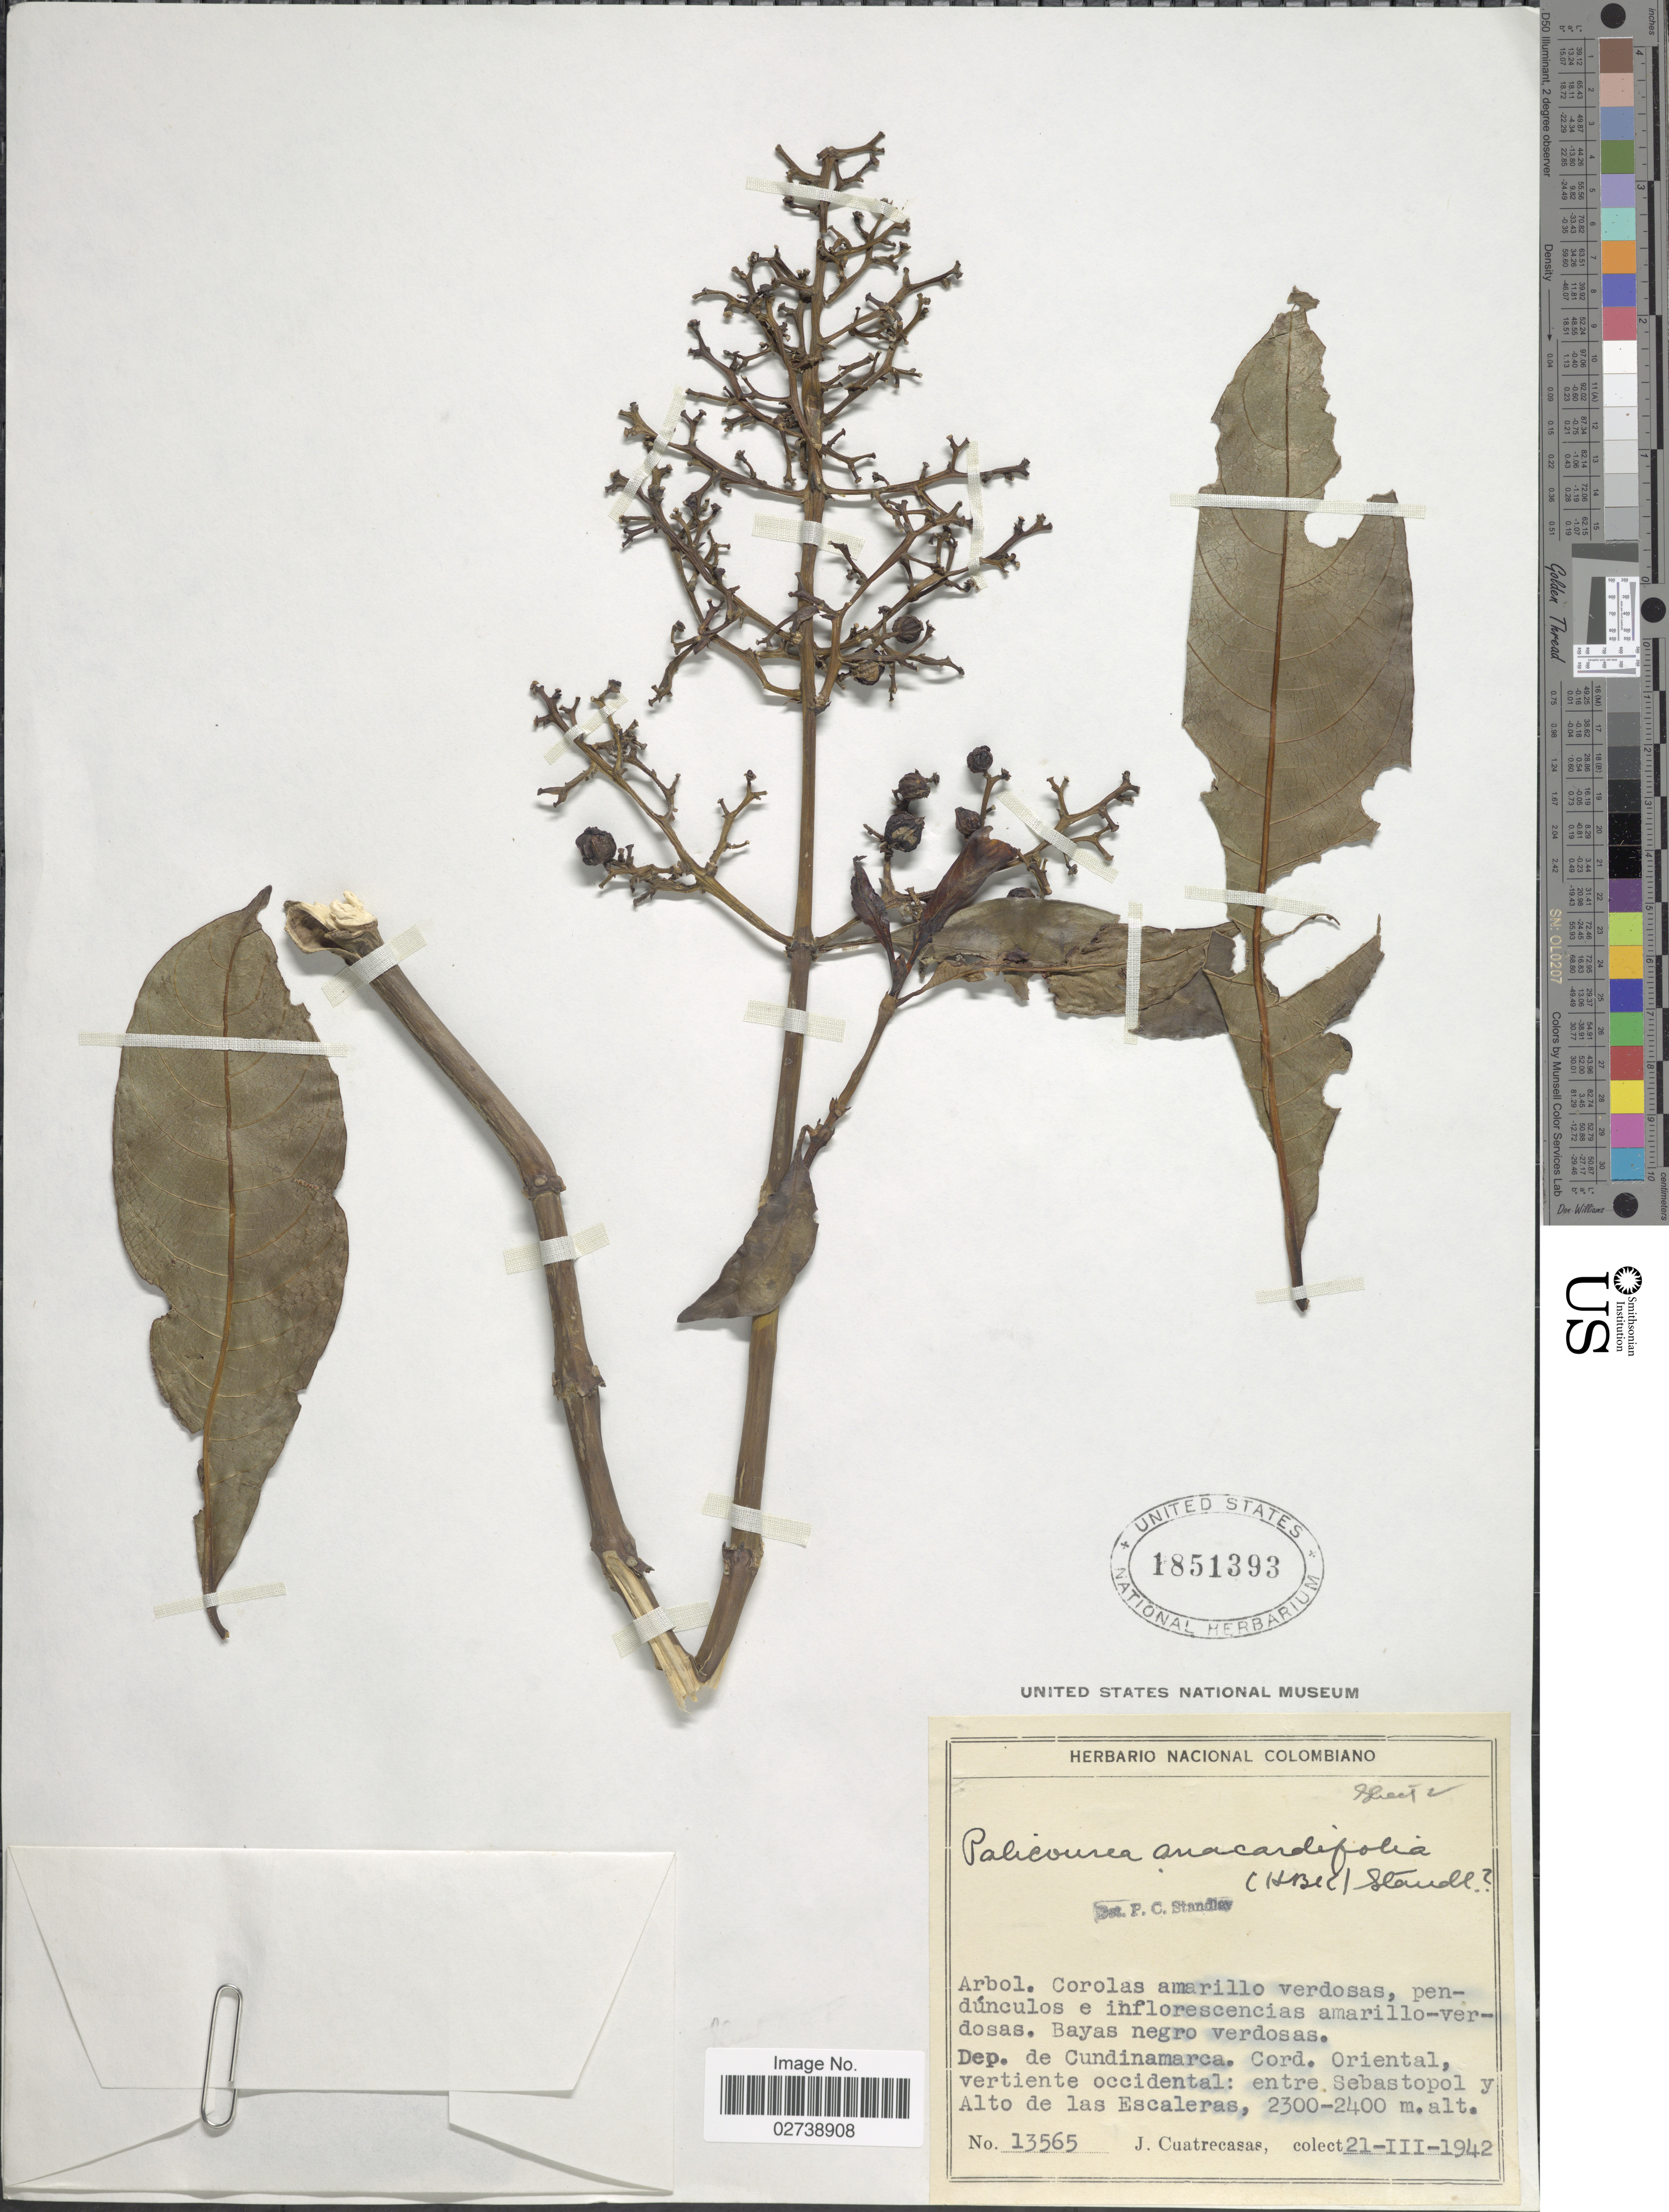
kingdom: Plantae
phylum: Tracheophyta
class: Magnoliopsida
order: Gentianales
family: Rubiaceae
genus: Palicourea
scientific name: Palicourea anacardiifolia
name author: (Humb. & Bonpl. ex Roem. & Schult.) Standl.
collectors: J. Cuatrecasas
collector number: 13365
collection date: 1942-03-21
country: Colombia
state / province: Cundinamarca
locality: Dep. de Cundinamarca. Cord. Oriental, vertiente occidental: entre Sebastopol y Alto de las Escaleras.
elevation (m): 2300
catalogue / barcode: US 1851393